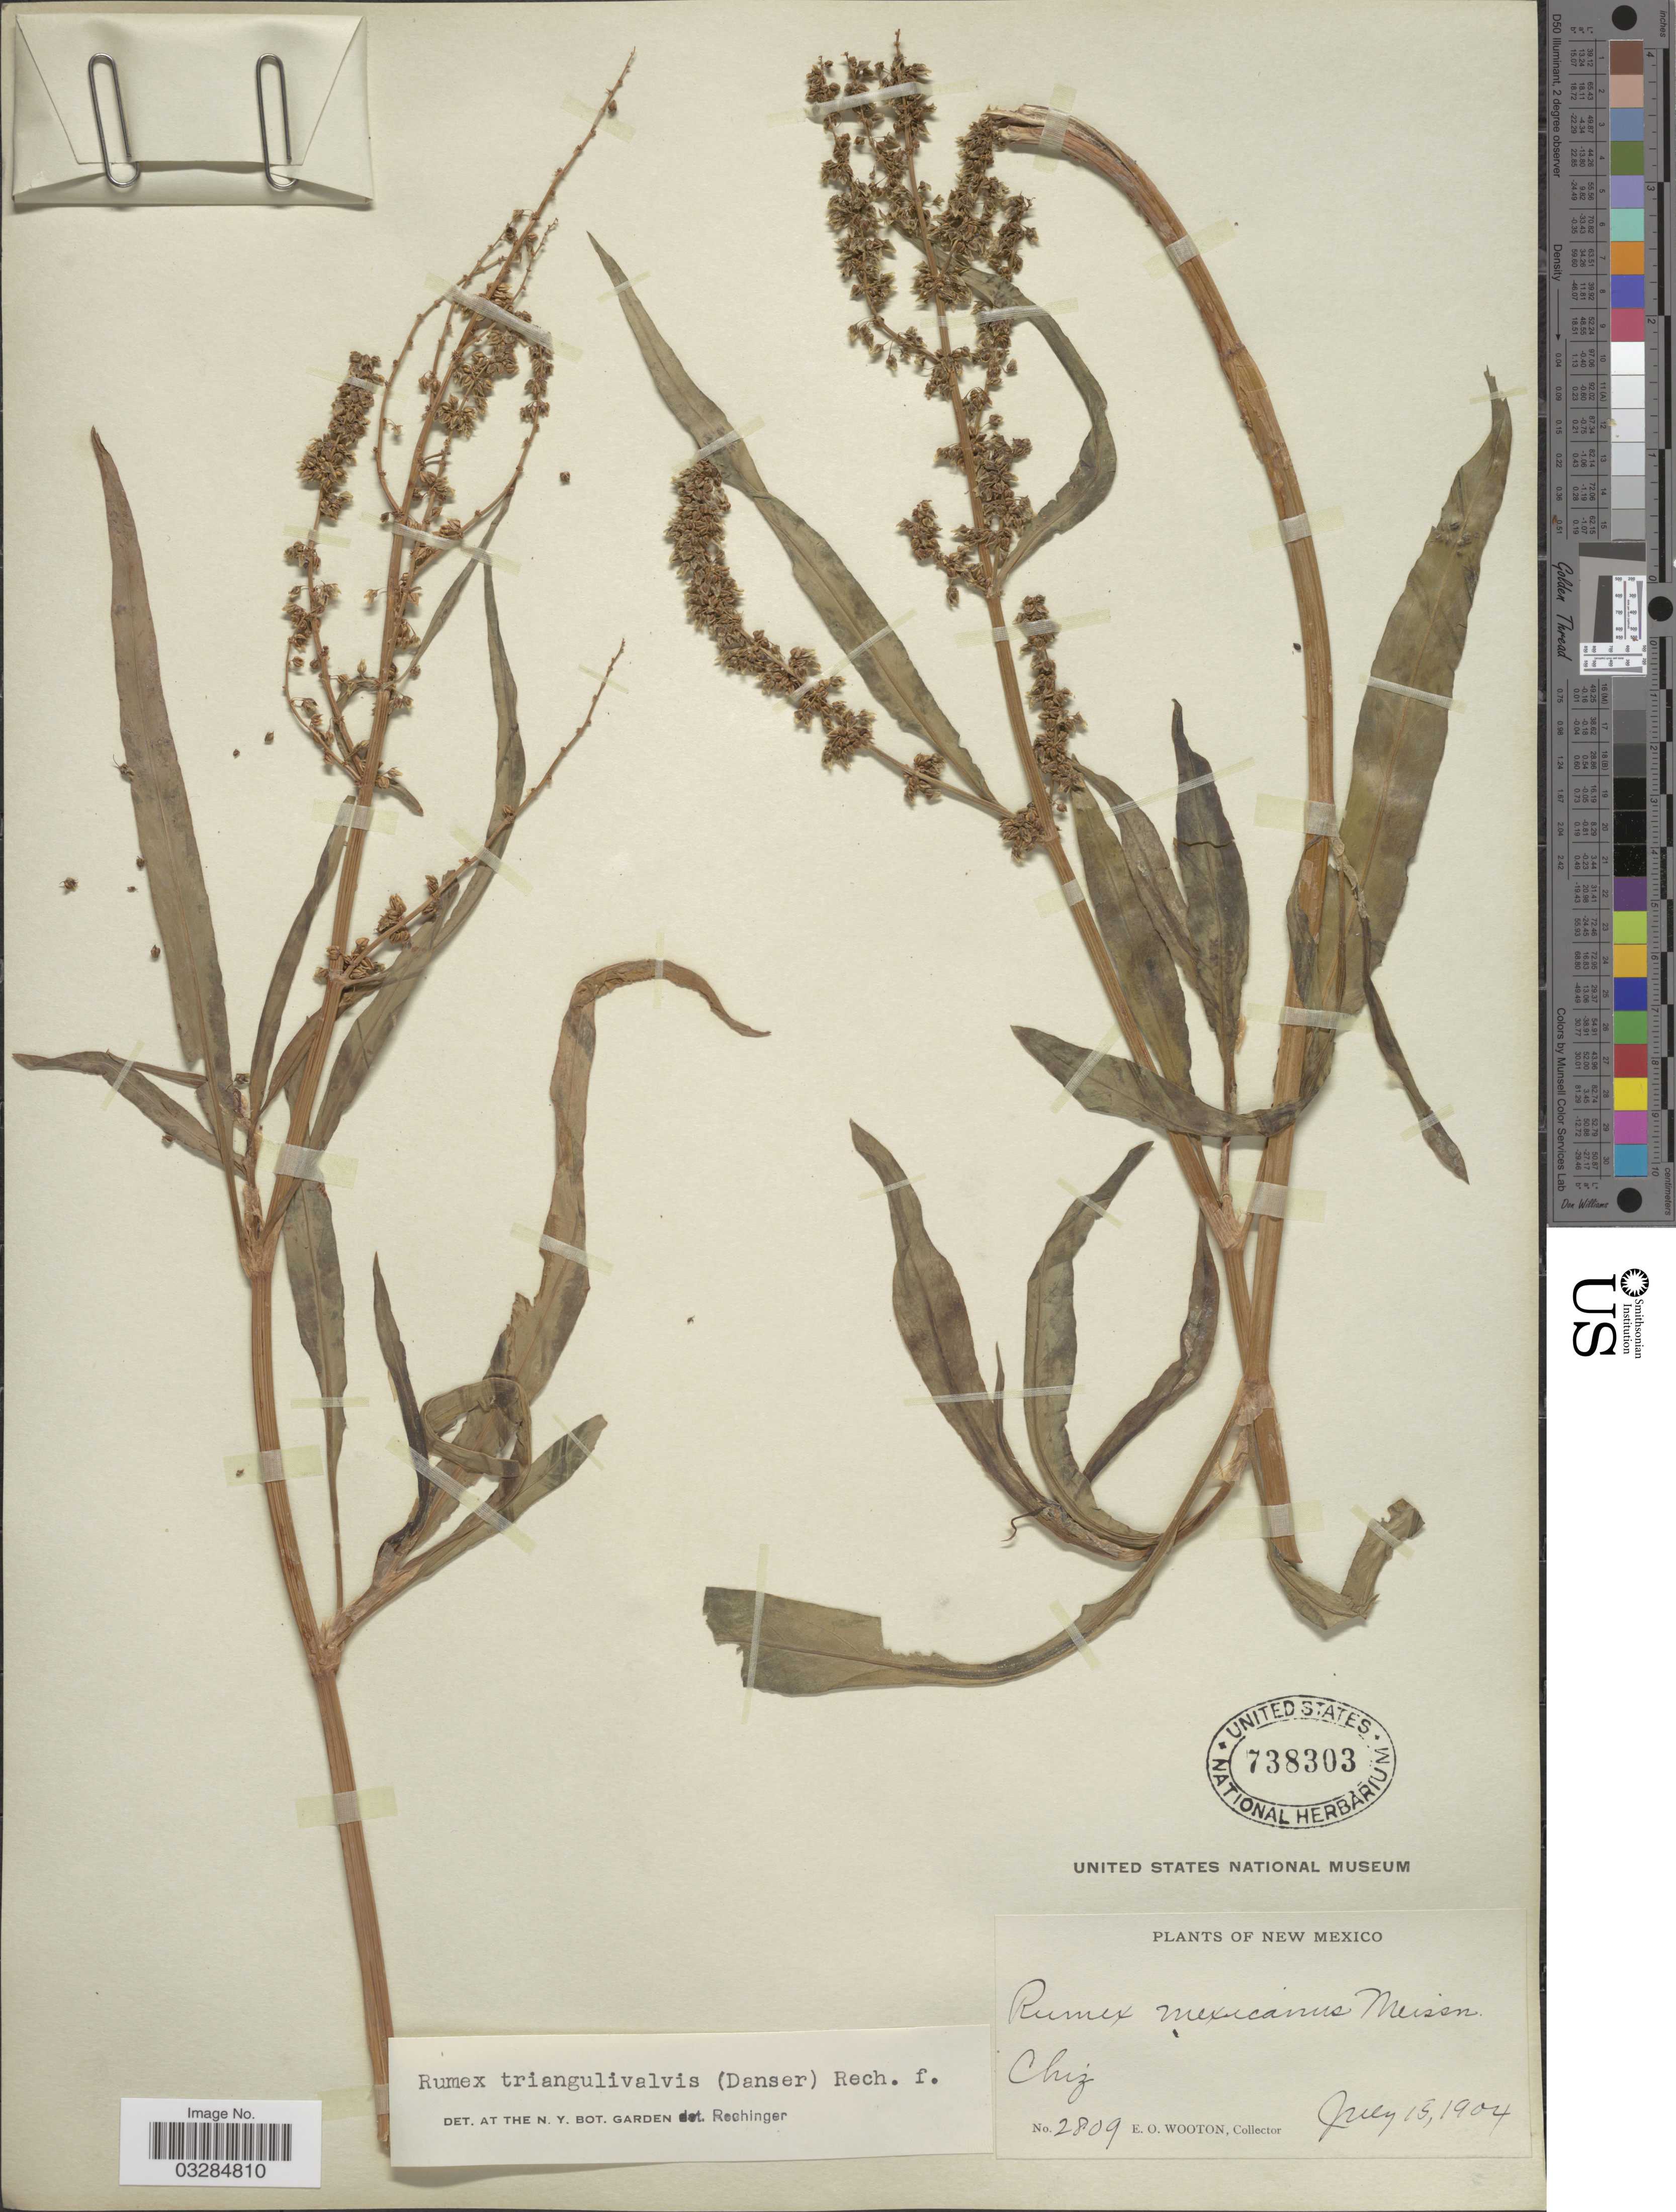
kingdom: Plantae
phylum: Tracheophyta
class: Magnoliopsida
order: Caryophyllales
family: Polygonaceae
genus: Rumex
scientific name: Rumex triangulivalvis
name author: (Danser) Rech. f.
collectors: E. O. Wooton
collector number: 2809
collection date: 1904-07-15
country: United States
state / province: New Mexico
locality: Chiz.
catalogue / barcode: US 738303